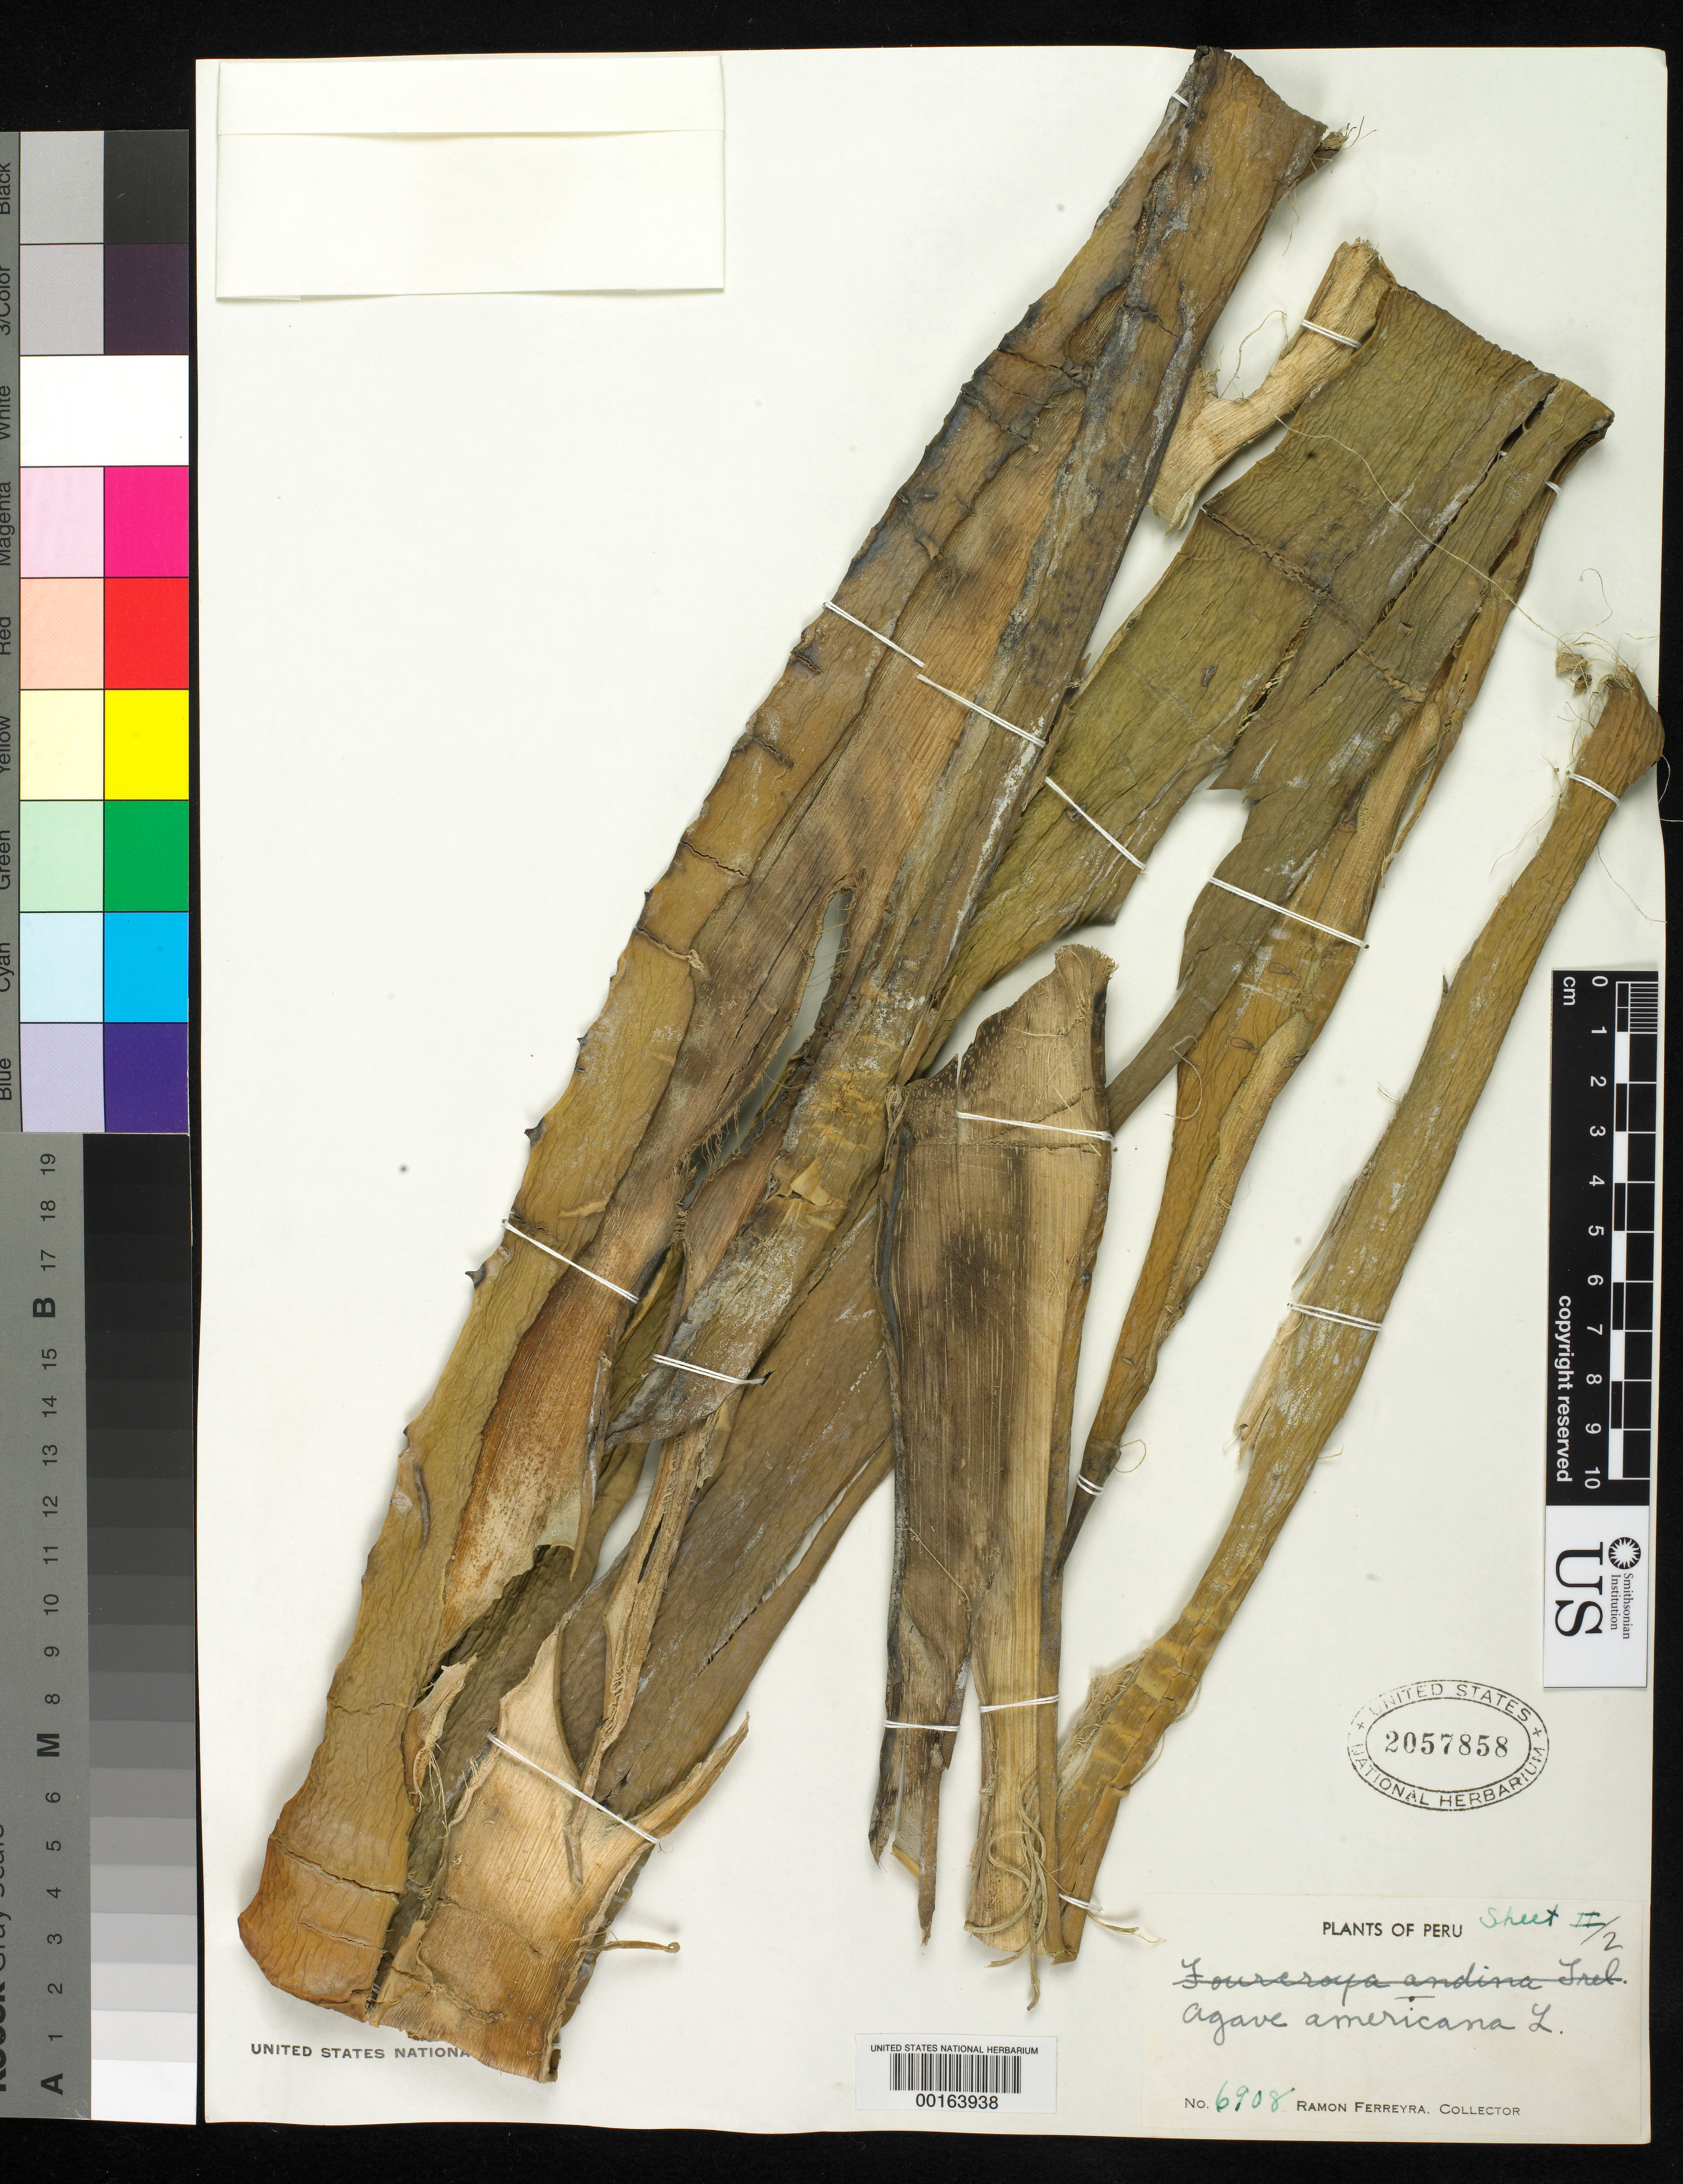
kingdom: Plantae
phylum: Tracheophyta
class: Liliopsida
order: Asparagales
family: Asparagaceae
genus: Agave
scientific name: Agave americana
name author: L.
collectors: R. A. Ferreyra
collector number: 6908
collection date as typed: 15 Feb 1950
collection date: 1950-02-15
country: Peru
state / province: Huánuco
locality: Huanca Huasi, between Ambo and Huánuco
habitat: Stony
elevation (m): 2100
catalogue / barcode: US 2057858